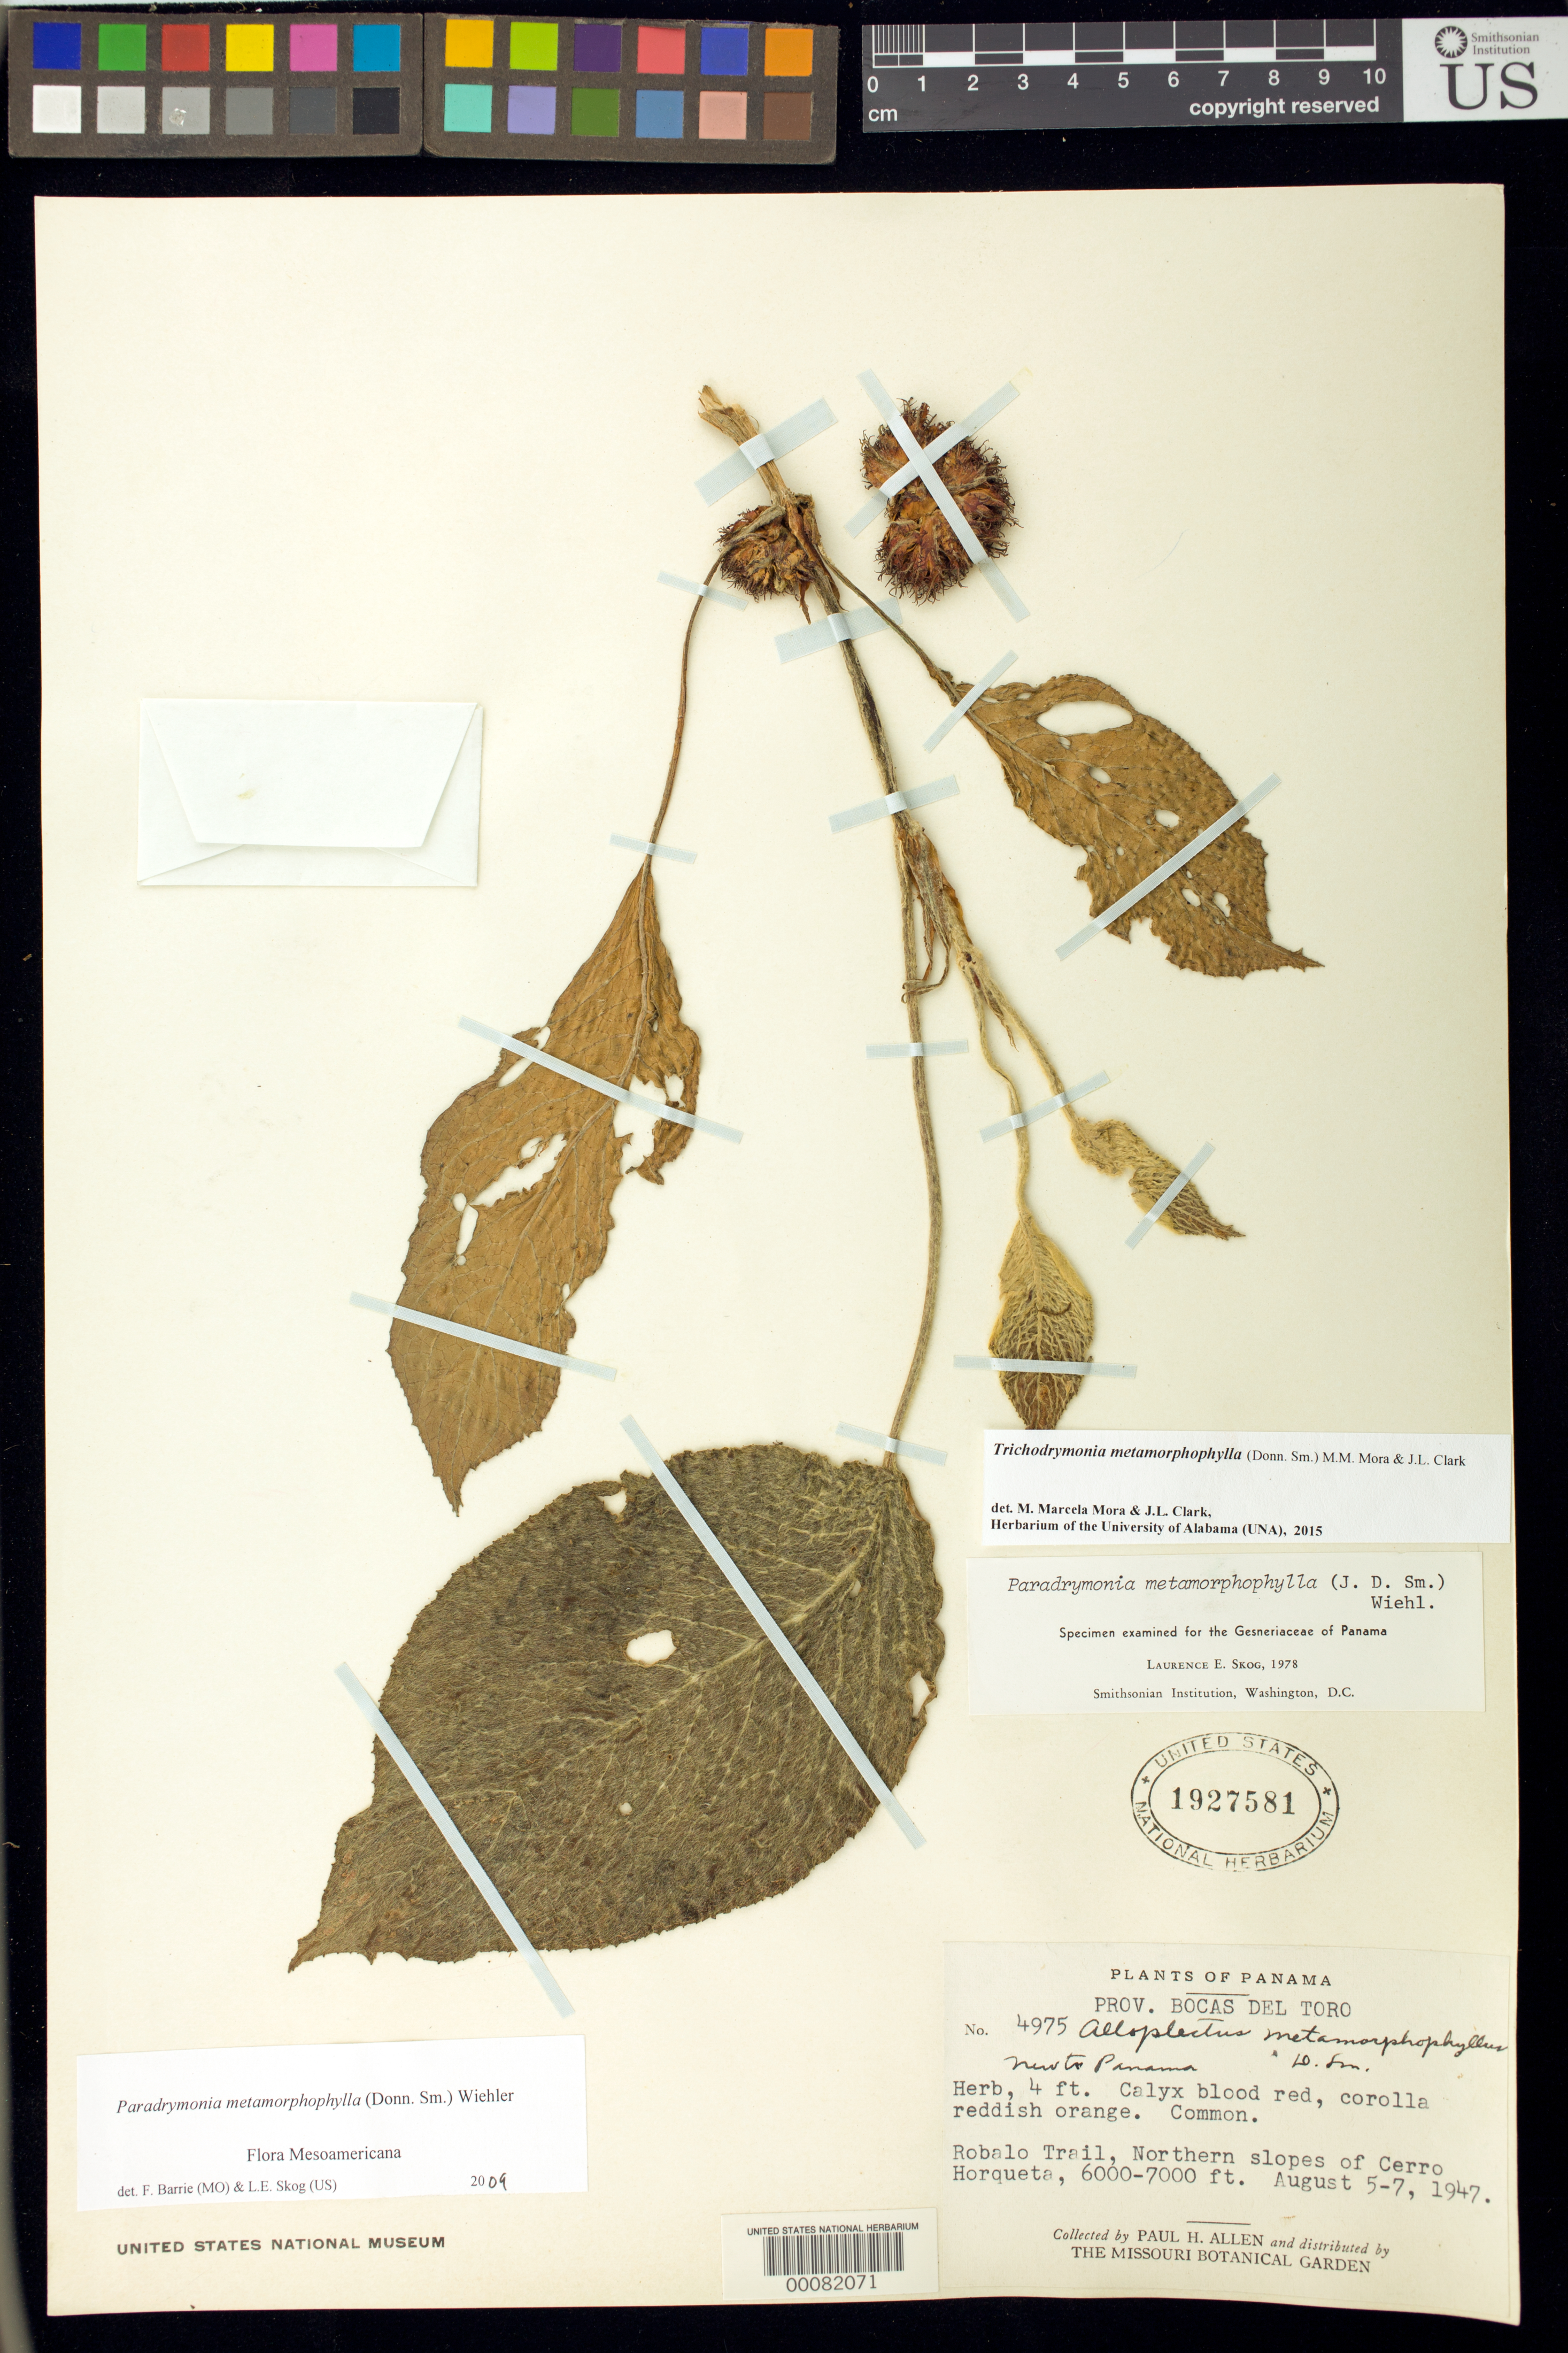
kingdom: Plantae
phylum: Tracheophyta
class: Magnoliopsida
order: Lamiales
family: Gesneriaceae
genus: Trichodrymonia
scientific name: Trichodrymonia metamorphophylla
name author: (Donn. Sm.) M.M. Mora & J.L. Clark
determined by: Mora, M. M.; Clark, J. L.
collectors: P. H. Allen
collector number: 4975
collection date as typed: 5-7 Aug 1947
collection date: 1947-08-05/1947-08-07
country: Panama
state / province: Bocas del Toro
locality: Robola trail, northern slopes of Cerro Horqueta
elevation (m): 1829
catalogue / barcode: US 1927581